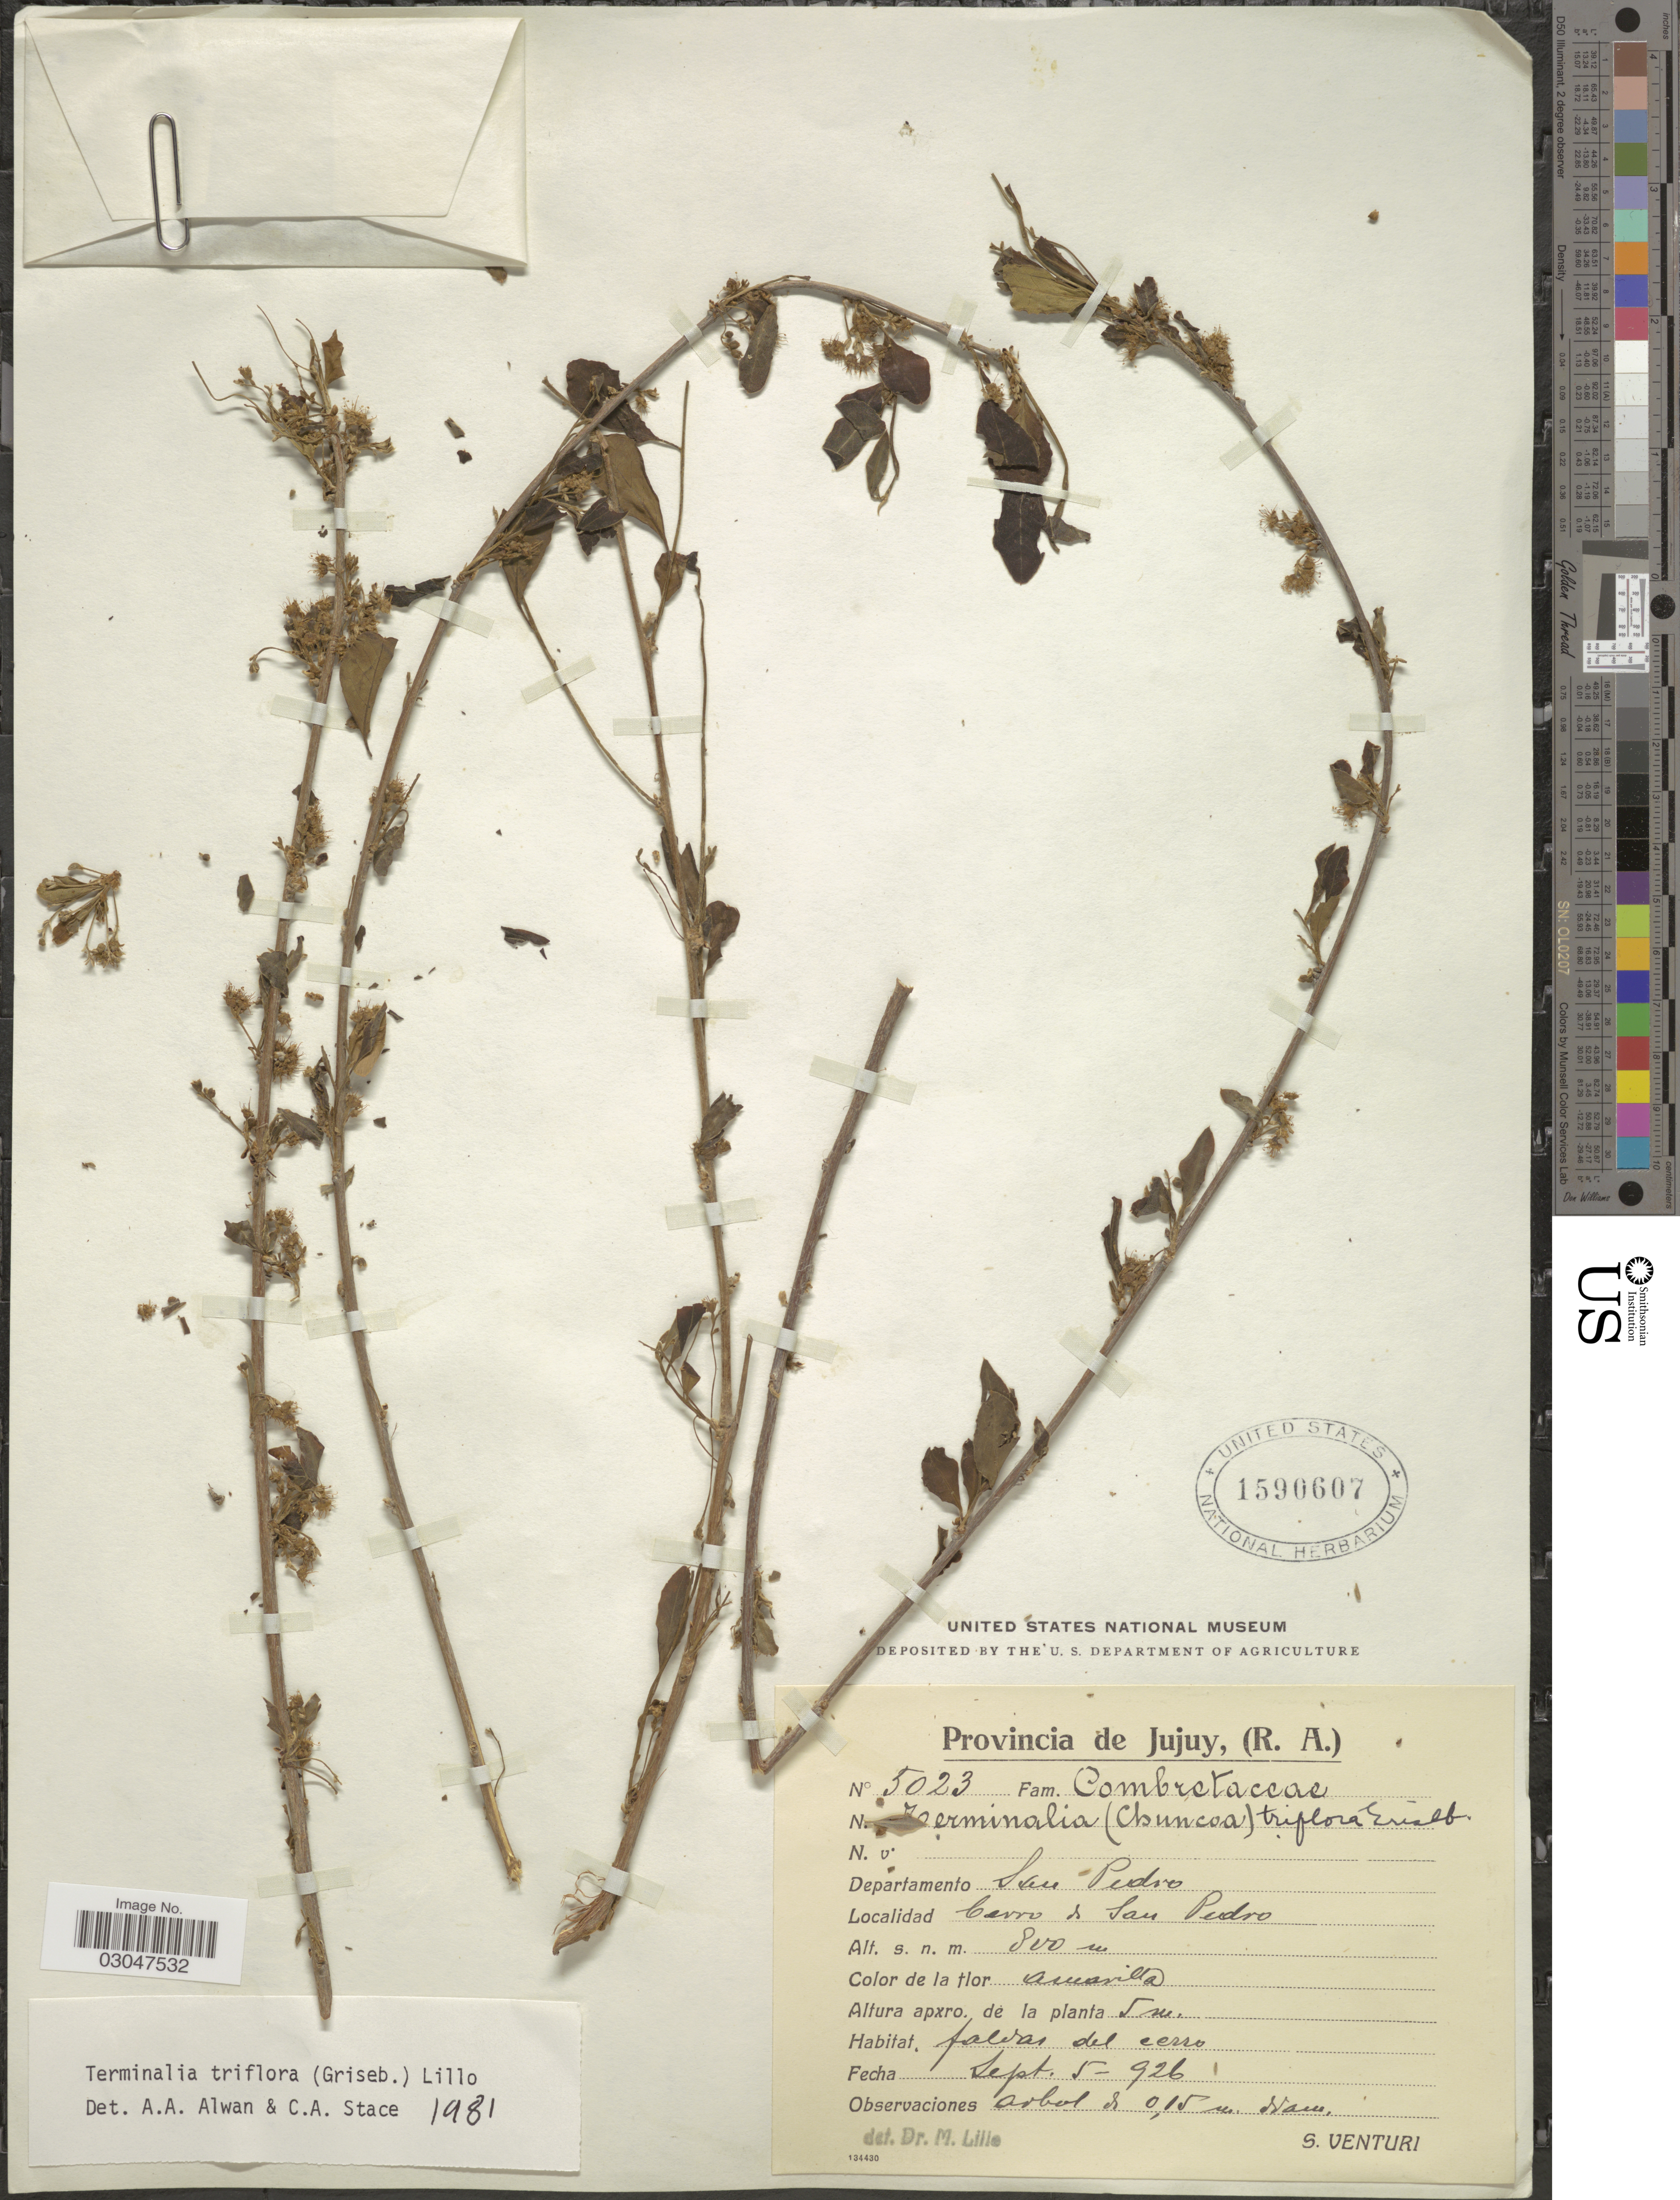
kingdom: Plantae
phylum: Tracheophyta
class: Magnoliopsida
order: Myrtales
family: Combretaceae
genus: Terminalia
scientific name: Terminalia triflora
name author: (Griseb.) Lillo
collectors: S. Venturi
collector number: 5023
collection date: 1926-09-05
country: Argentina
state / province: Jujuy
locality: Departamento San Pedro. Cerro de San Pedro.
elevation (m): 800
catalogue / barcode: US 1590607